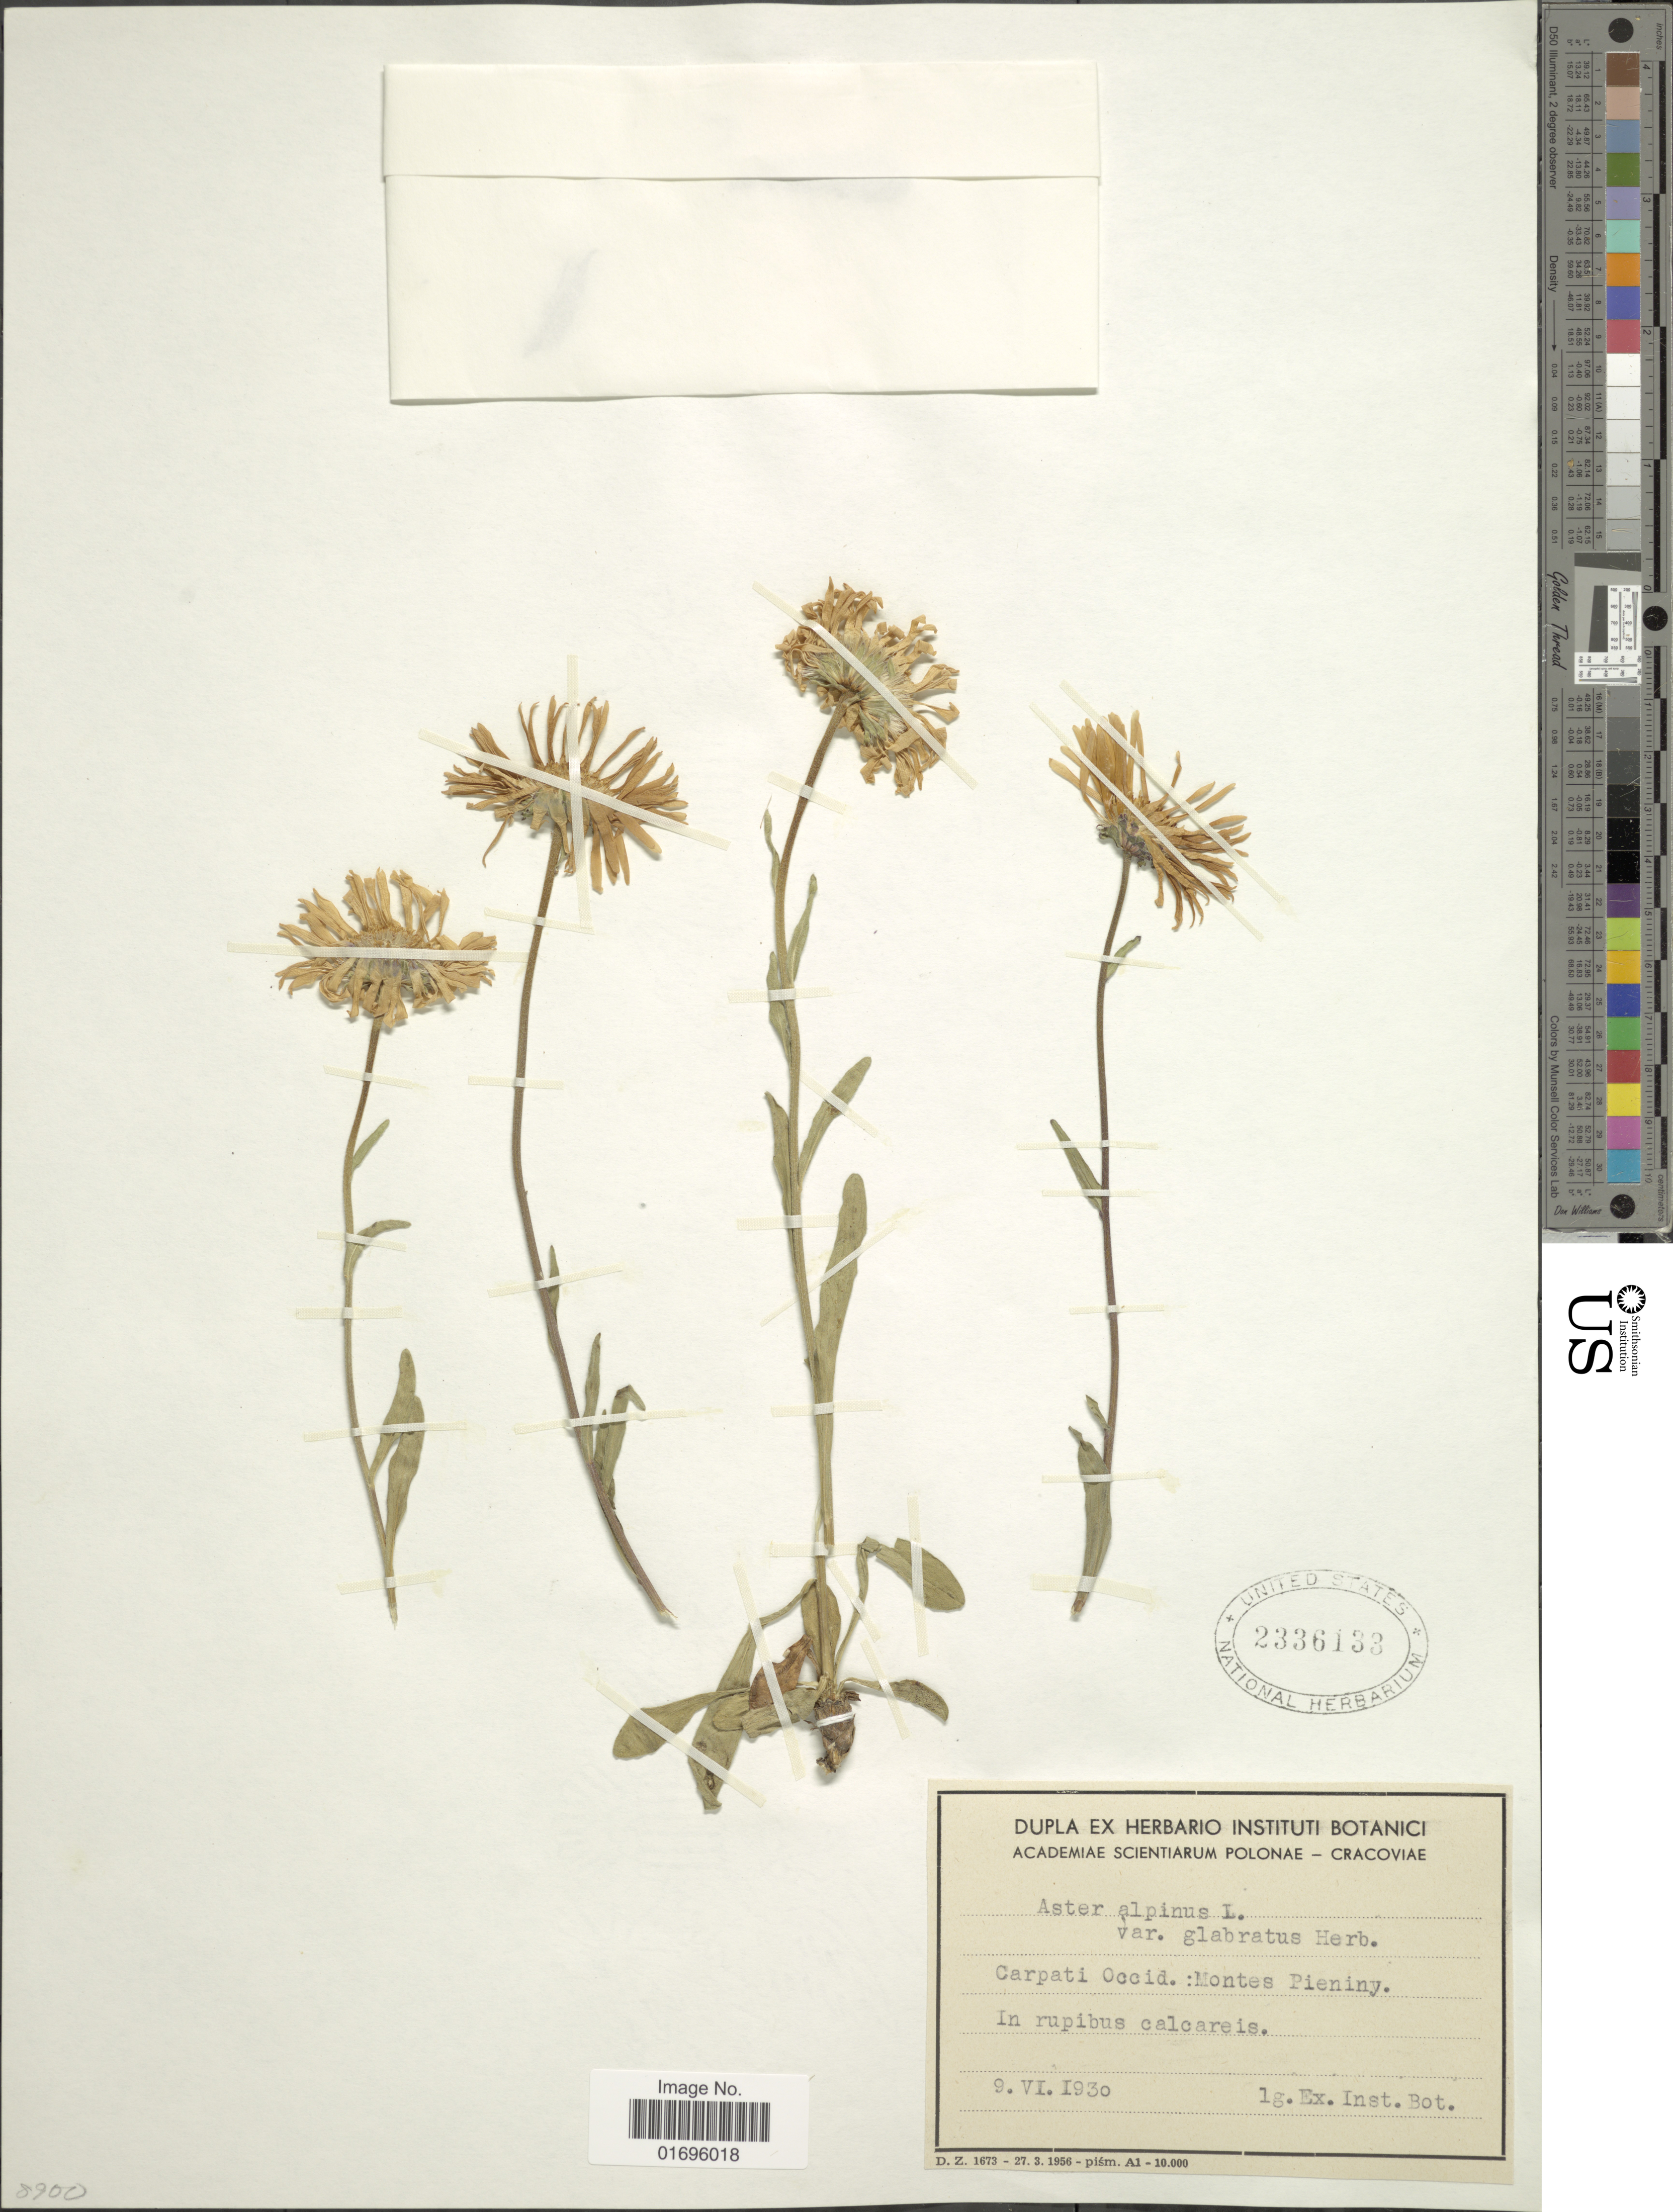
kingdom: Plantae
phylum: Tracheophyta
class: Magnoliopsida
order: Asterales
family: Asteraceae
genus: Aster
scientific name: Aster alpinus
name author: L.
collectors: Ex. Inst. Bot.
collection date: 1930-06-09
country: Poland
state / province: Malopolskie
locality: Carpati Occid.: Montes Pieniny. In rupibus calcareis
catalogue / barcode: US 2336133